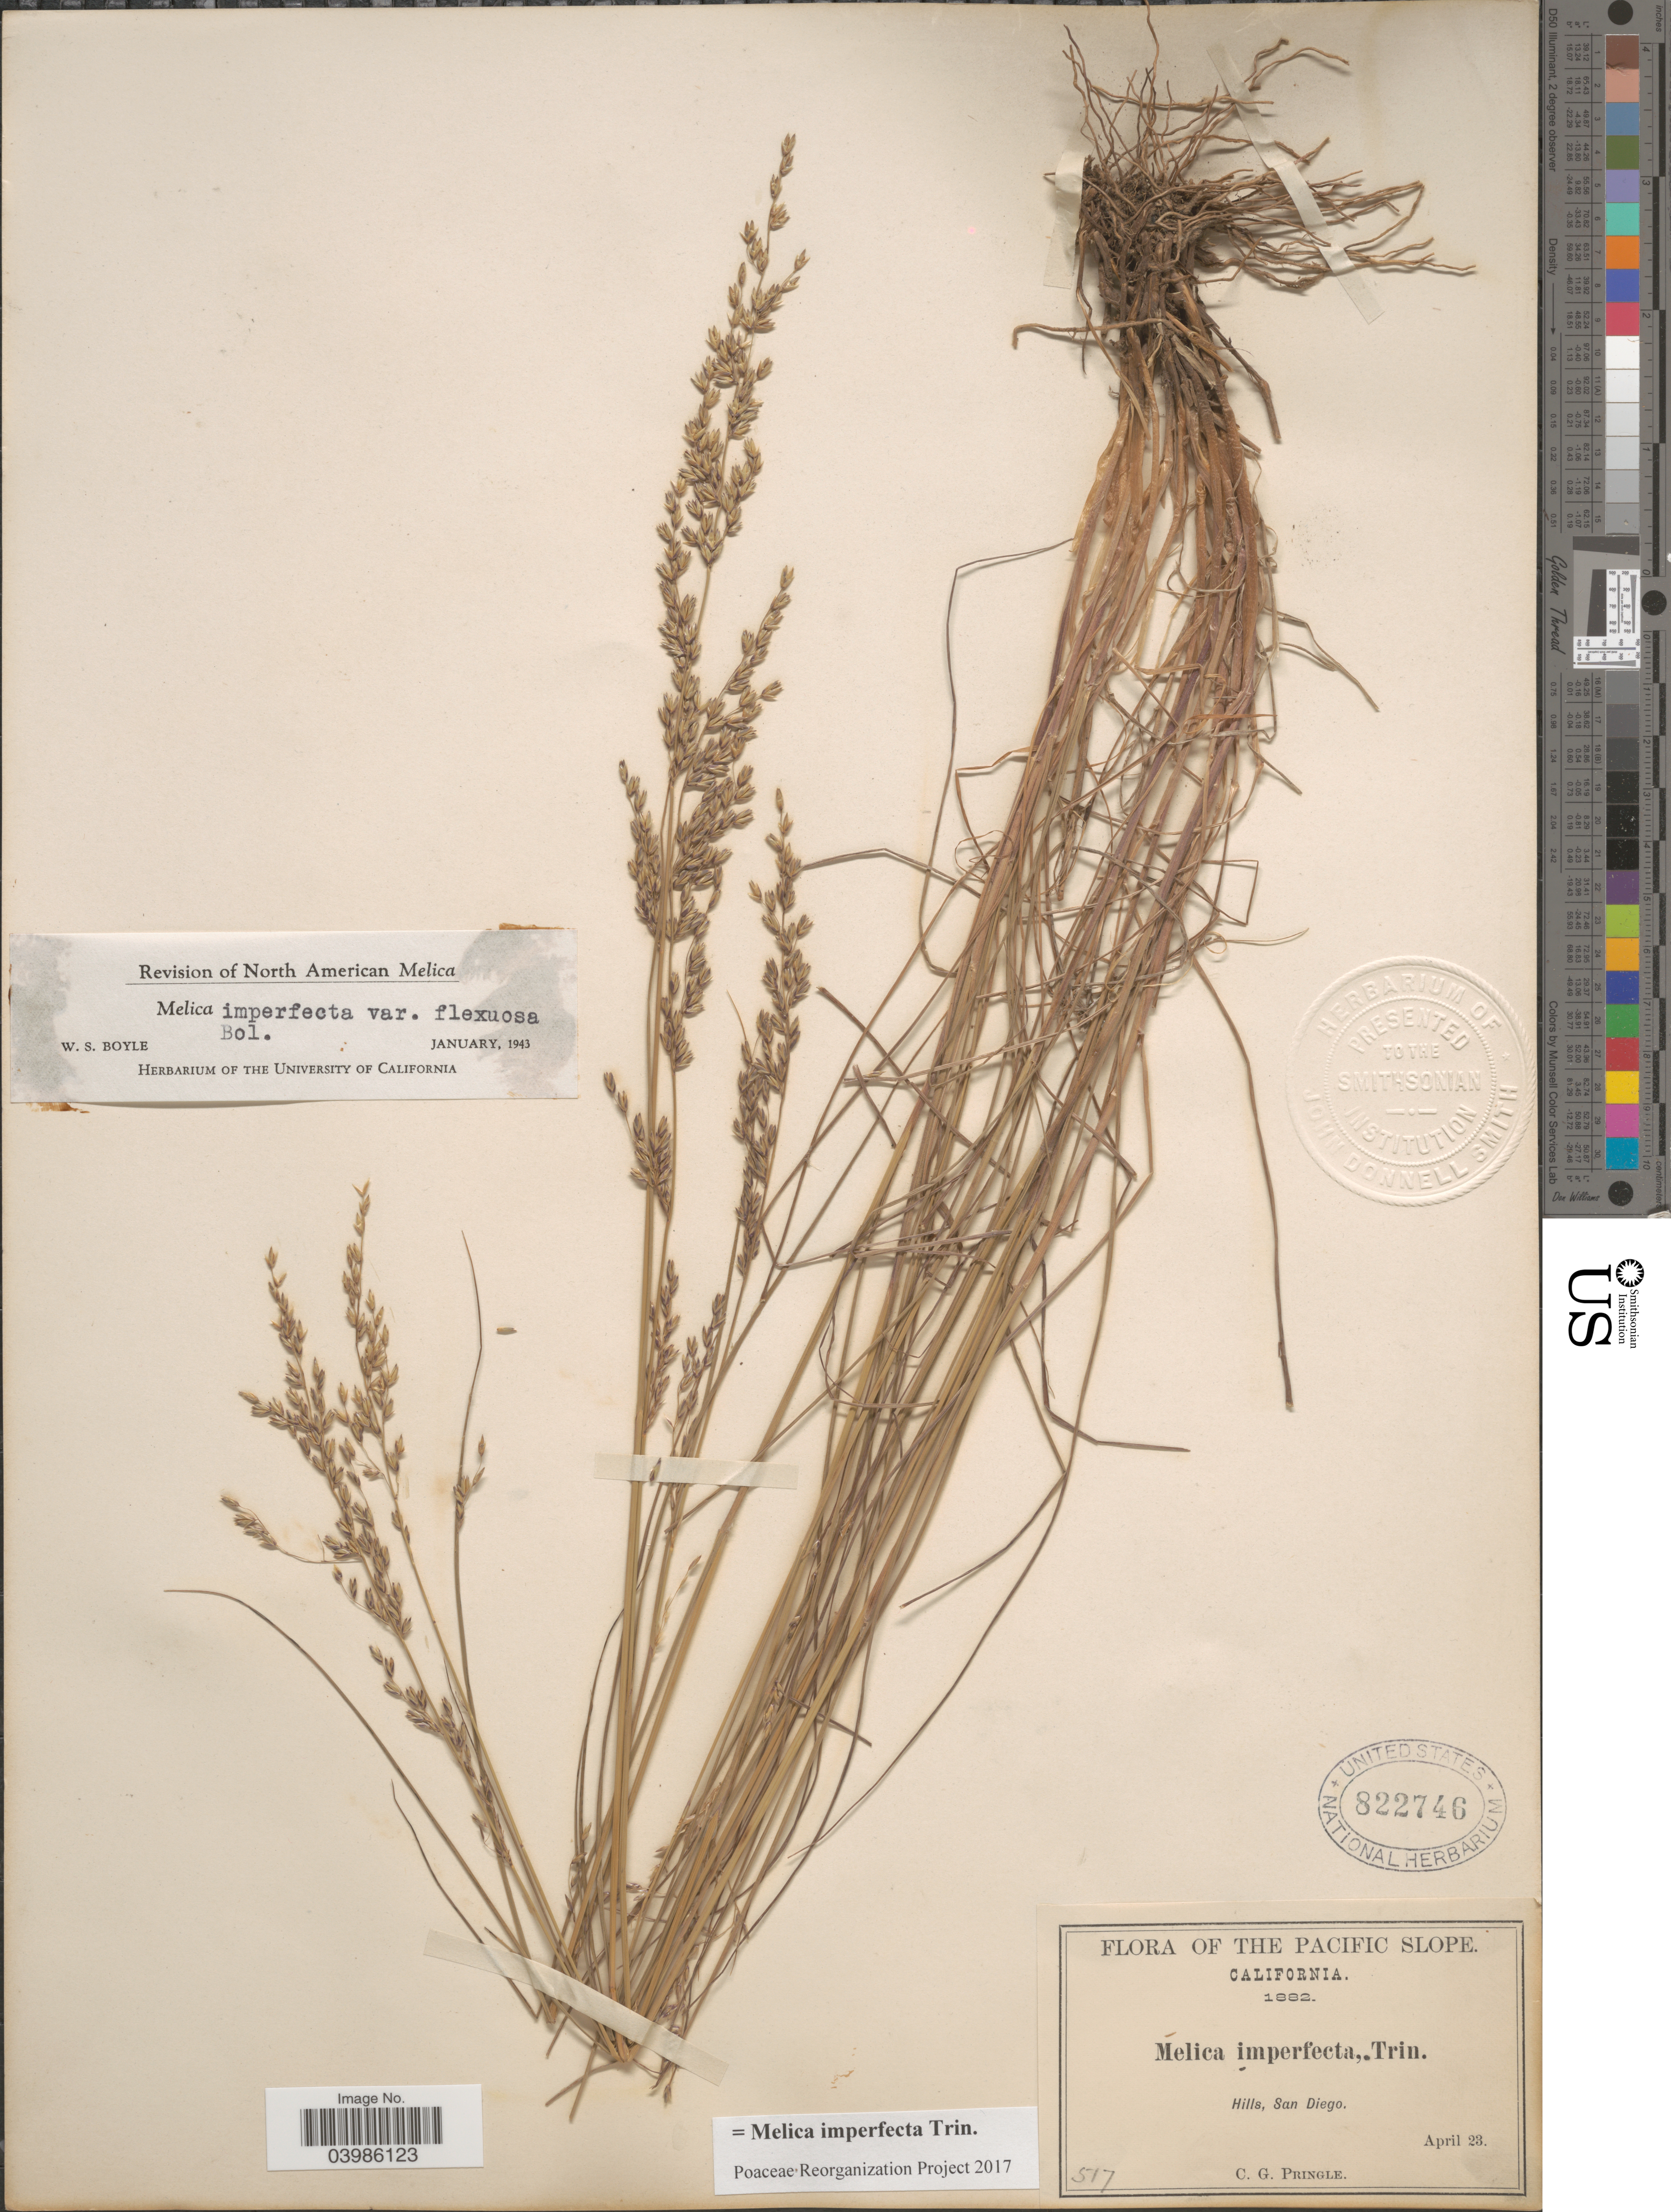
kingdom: Plantae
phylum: Tracheophyta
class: Liliopsida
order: Poales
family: Poaceae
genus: Melica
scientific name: Melica imperfecta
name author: Trin.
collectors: C. G. Pringle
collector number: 517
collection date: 1882-04-23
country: United States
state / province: California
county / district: San Diego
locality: The Pacific Coast. Hills, San Diego.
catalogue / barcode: US 822746